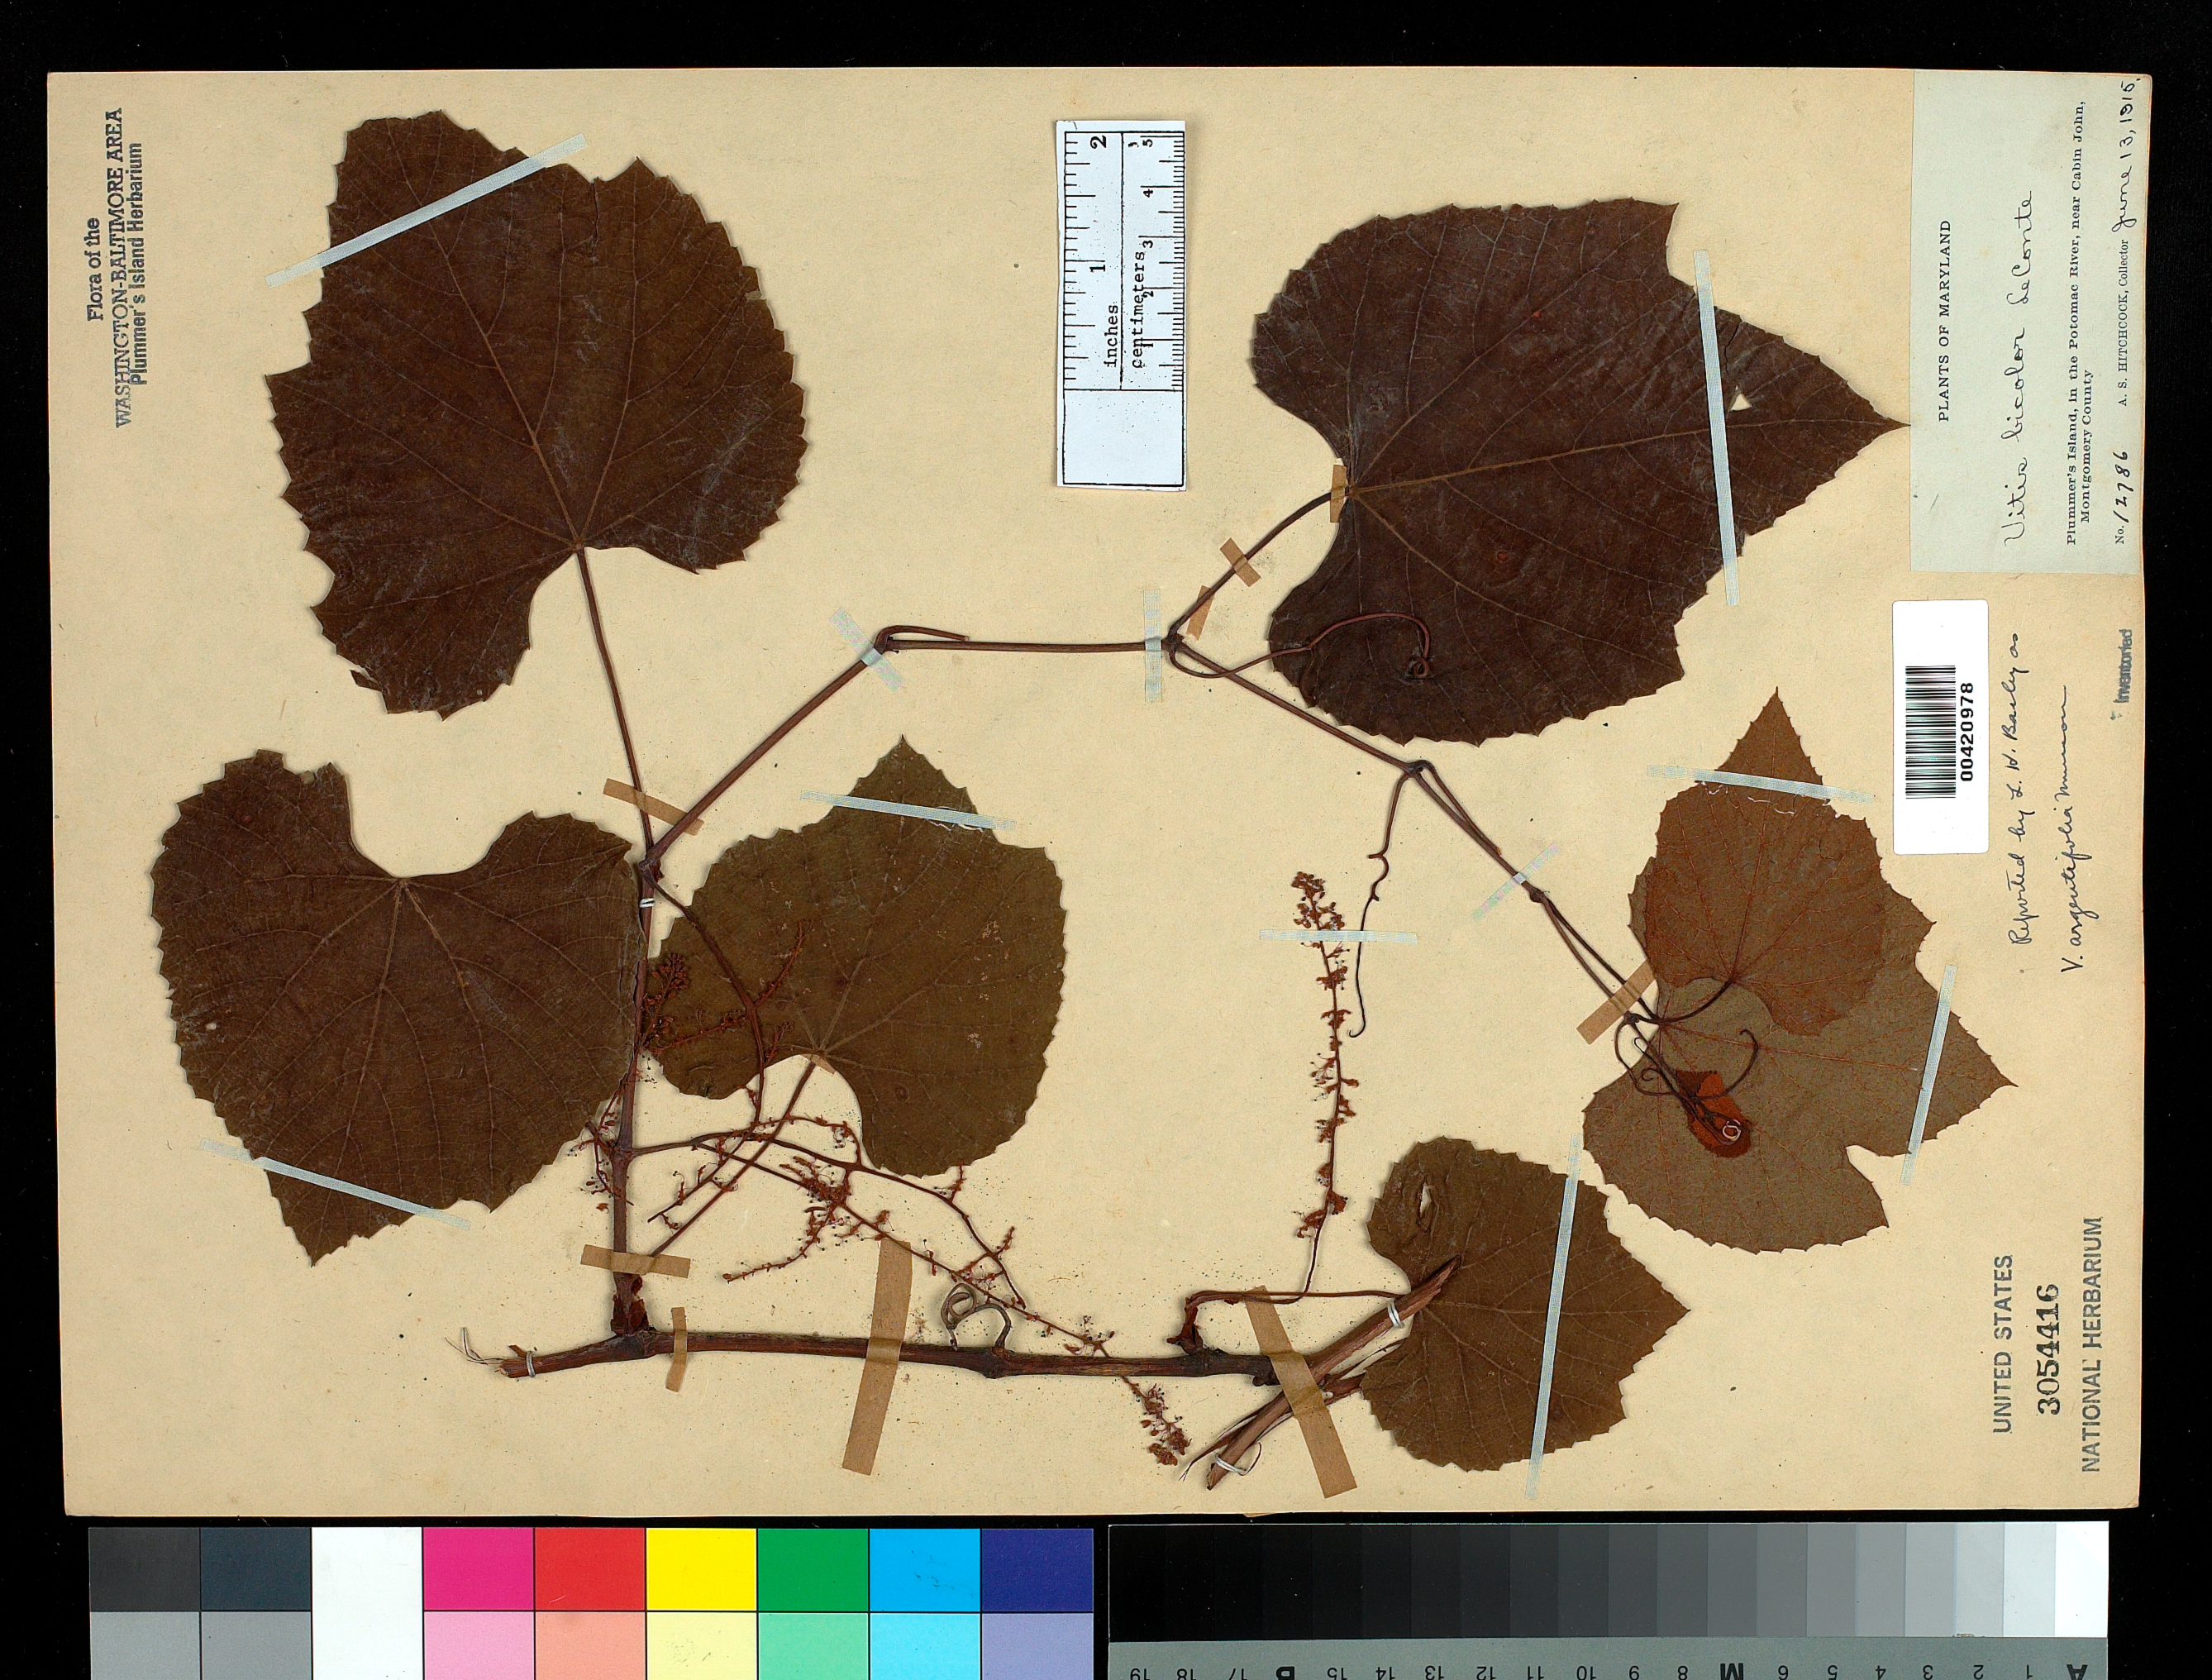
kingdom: Plantae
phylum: Tracheophyta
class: Magnoliopsida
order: Vitales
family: Vitaceae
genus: Vitis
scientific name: Vitis aestivalis var. argentifolia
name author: Michx.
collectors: A. S. Hitchcock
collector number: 12786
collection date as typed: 13 Jun 1916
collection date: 1916-06-13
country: United States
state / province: Maryland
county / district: Montgomery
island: Plummers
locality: Plummer's Island, near Cabin John C. & O. Canal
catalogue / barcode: US 3054416